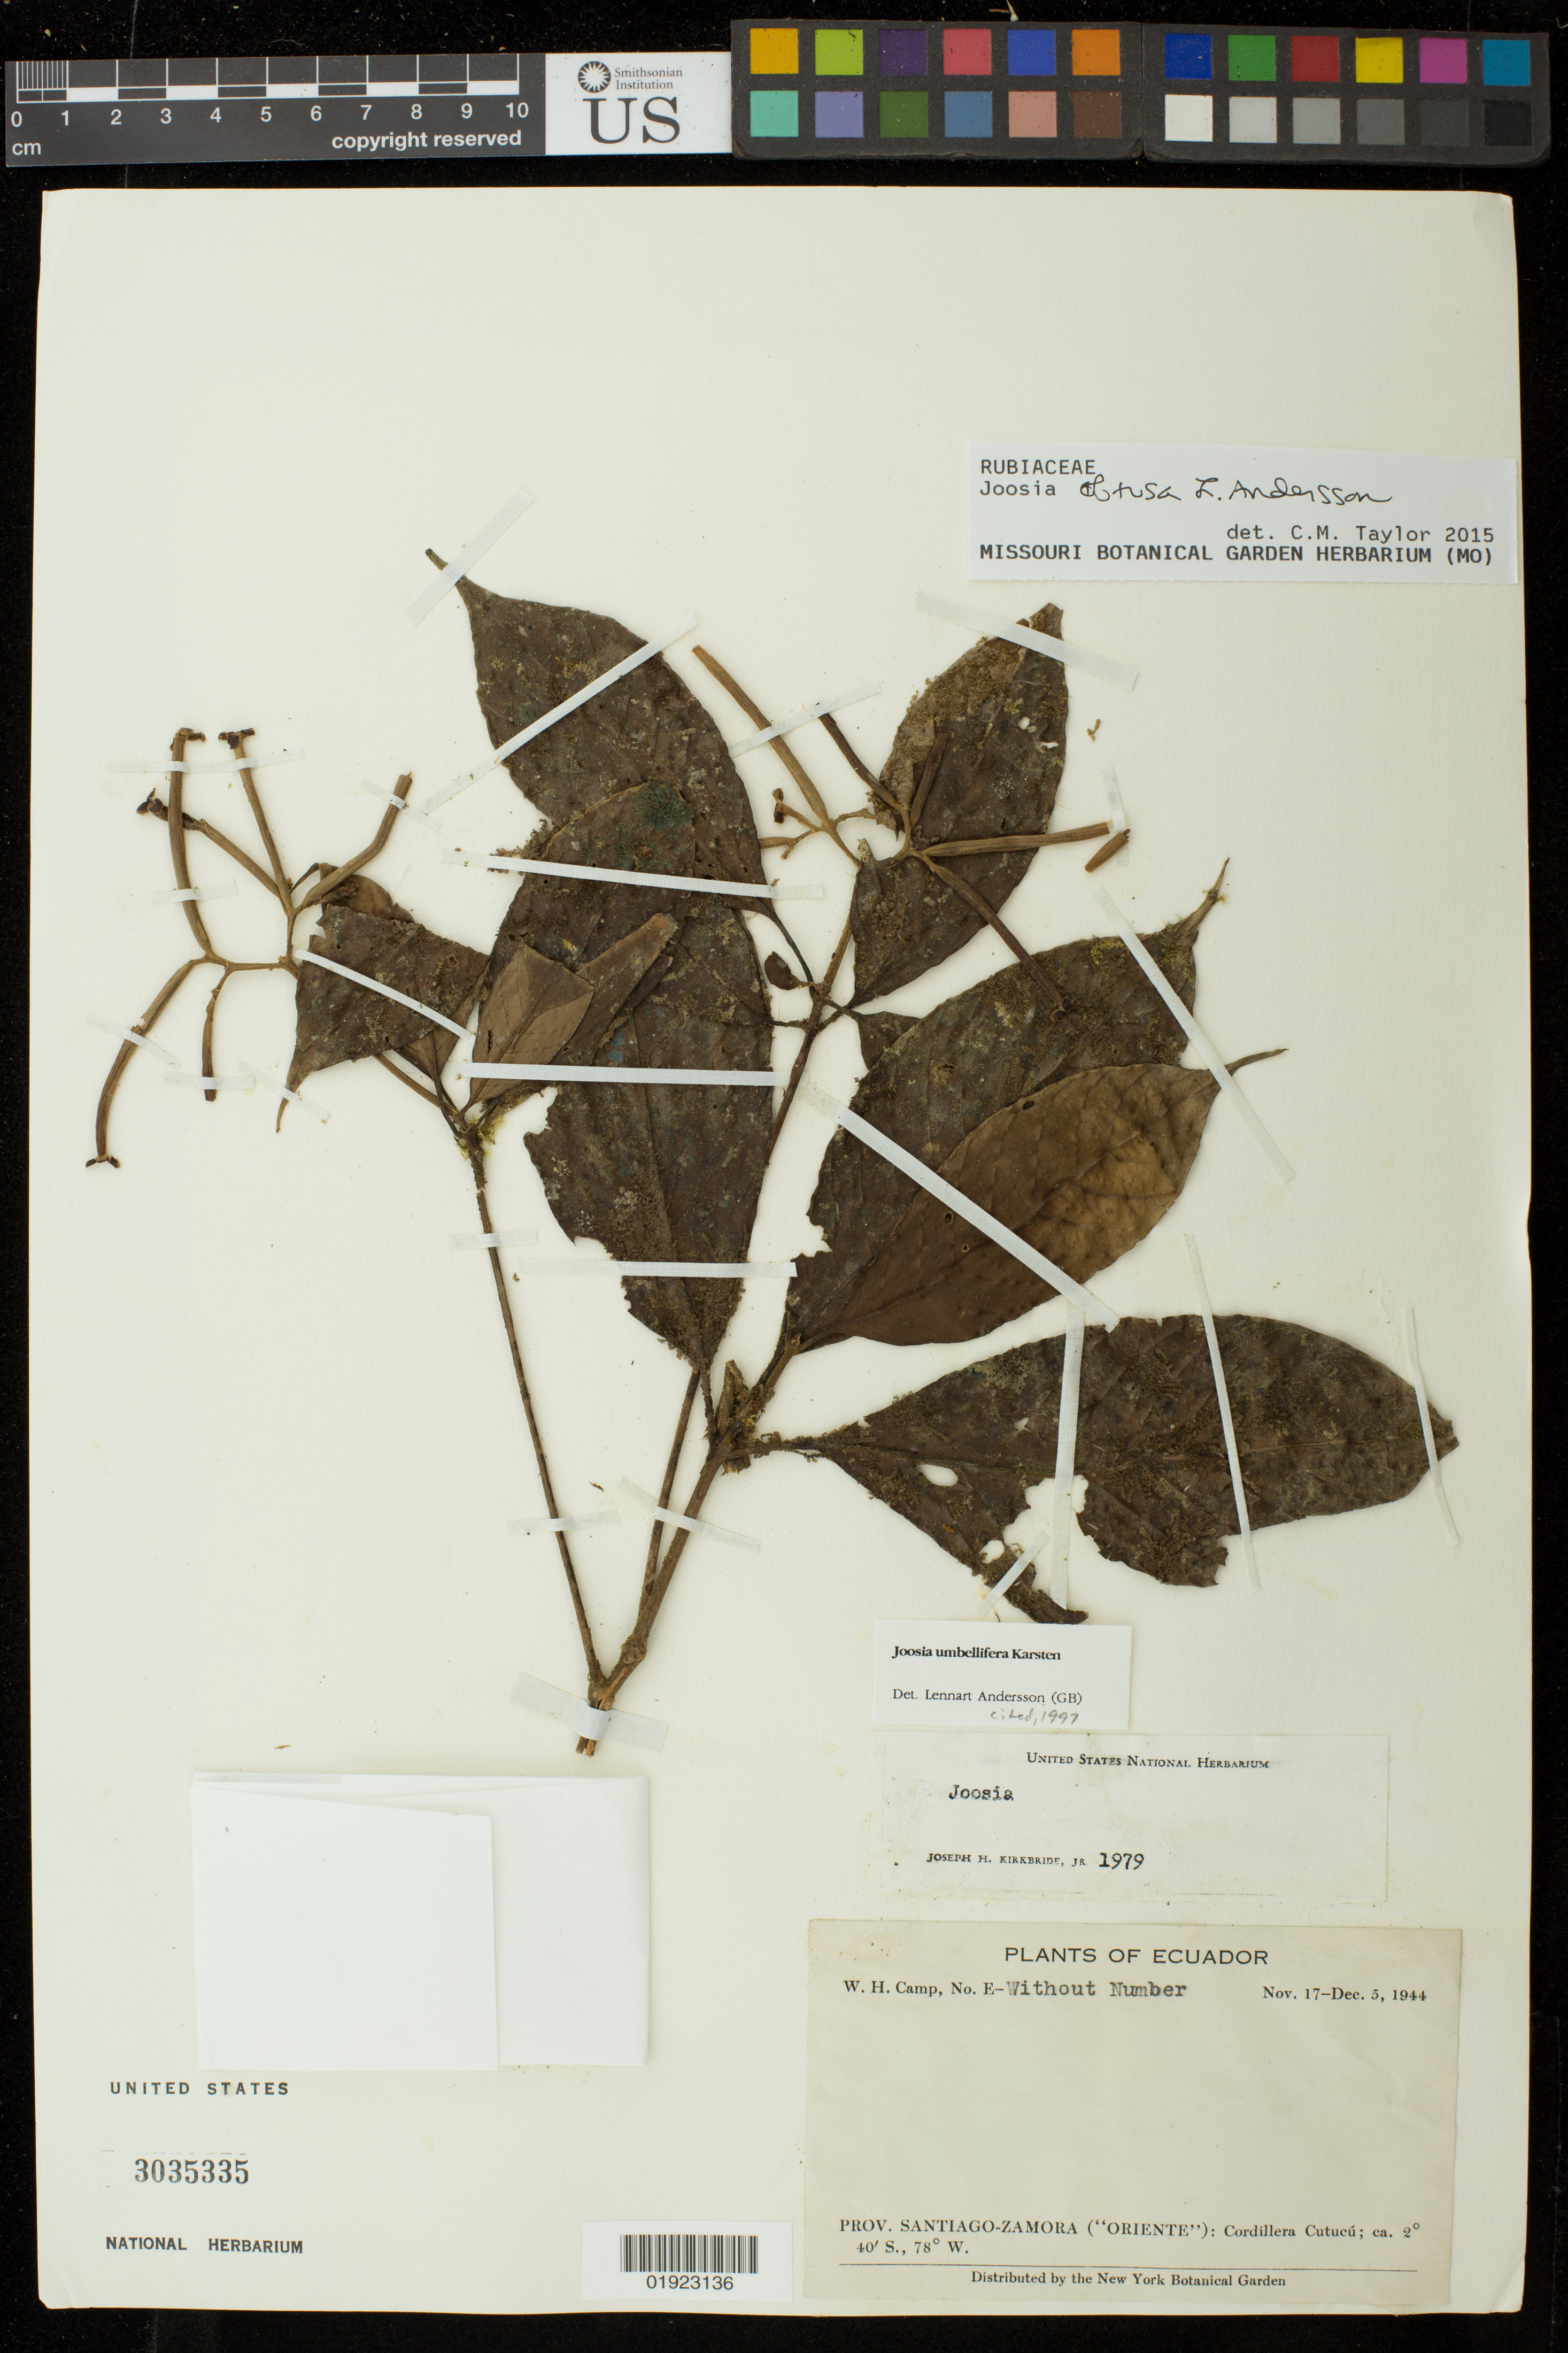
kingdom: Plantae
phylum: Tracheophyta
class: Magnoliopsida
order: Gentianales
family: Rubiaceae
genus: Joosia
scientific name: Joosia obtusa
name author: L. Andersson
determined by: Taylor, Charlotte M.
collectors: W. H. Camp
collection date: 1944-11-17/1944-12-05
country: Ecuador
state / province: Morona-Santiago / Zamora-Chinchipe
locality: Cordillera Cutucu.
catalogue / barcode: US 3035335